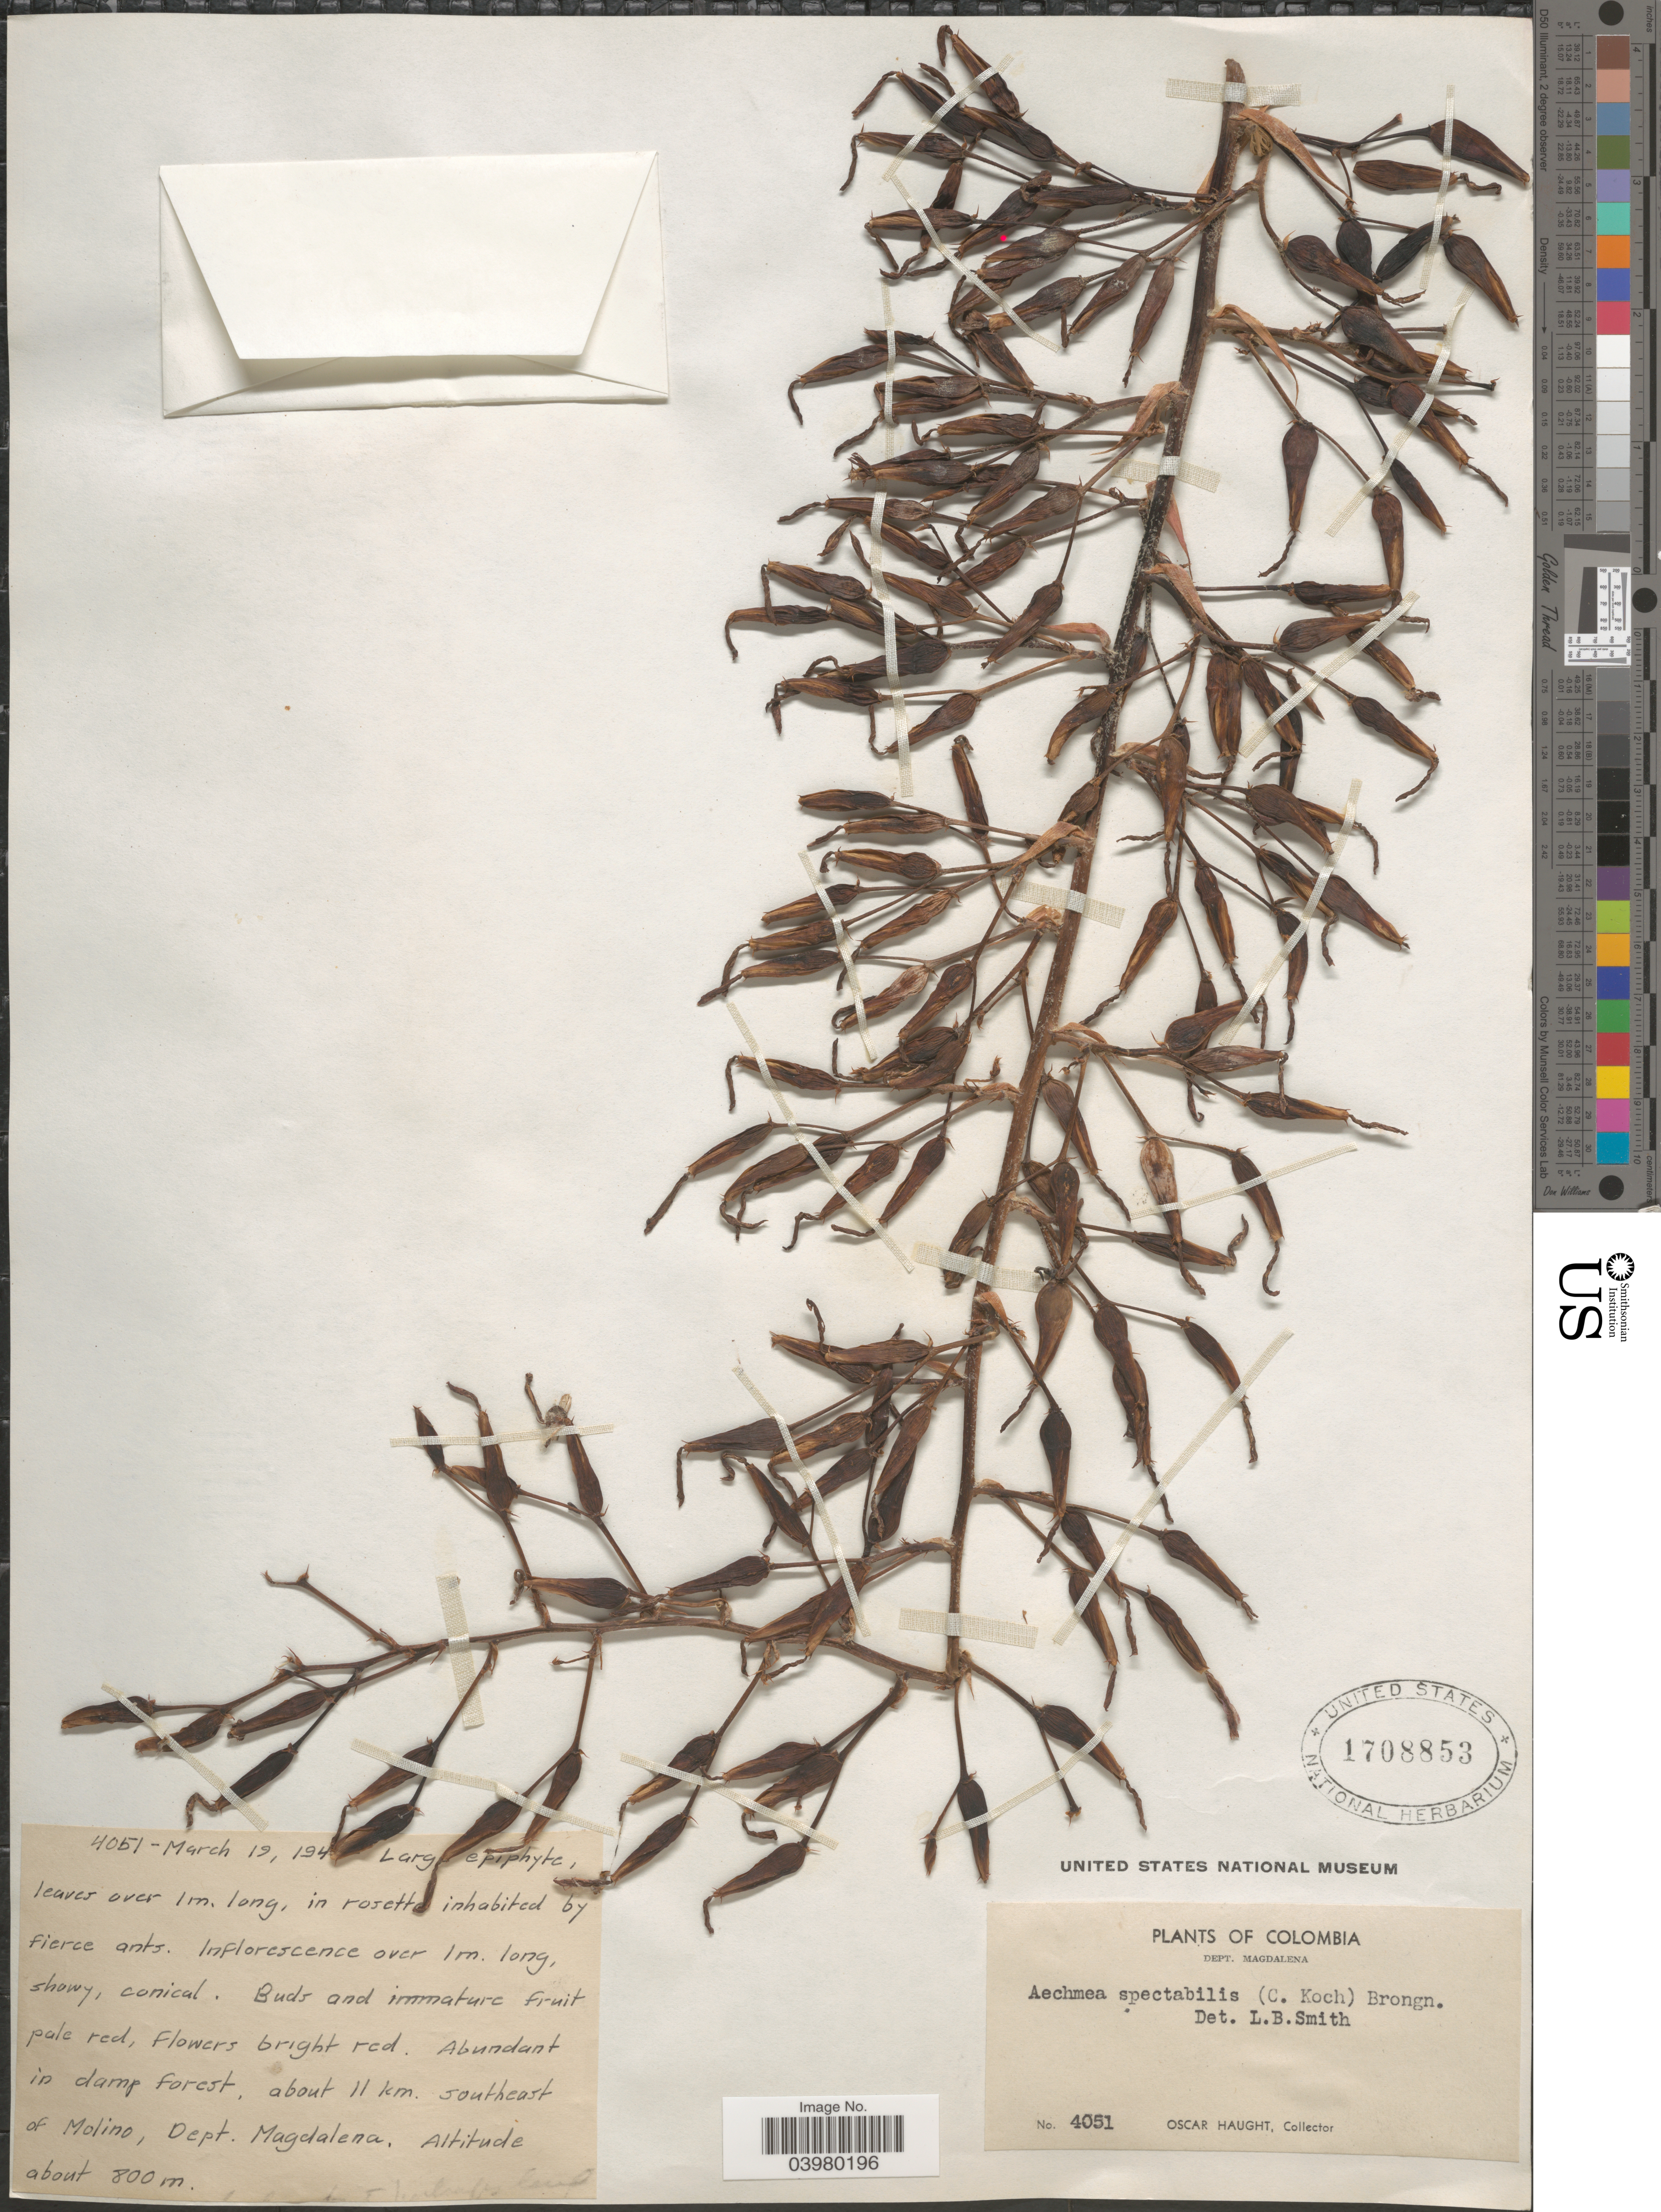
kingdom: Plantae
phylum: Tracheophyta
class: Liliopsida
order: Poales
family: Bromeliaceae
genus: Aechmea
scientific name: Aechmea spectabilis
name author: Brongn. ex Houllet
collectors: O. L. Haught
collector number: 4051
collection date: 1940-03-19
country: Colombia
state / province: Magdalena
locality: Dept. Magdalena. About 11 km. southeast of Molino, Dept. Magdalena.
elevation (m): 800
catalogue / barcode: US 1708853